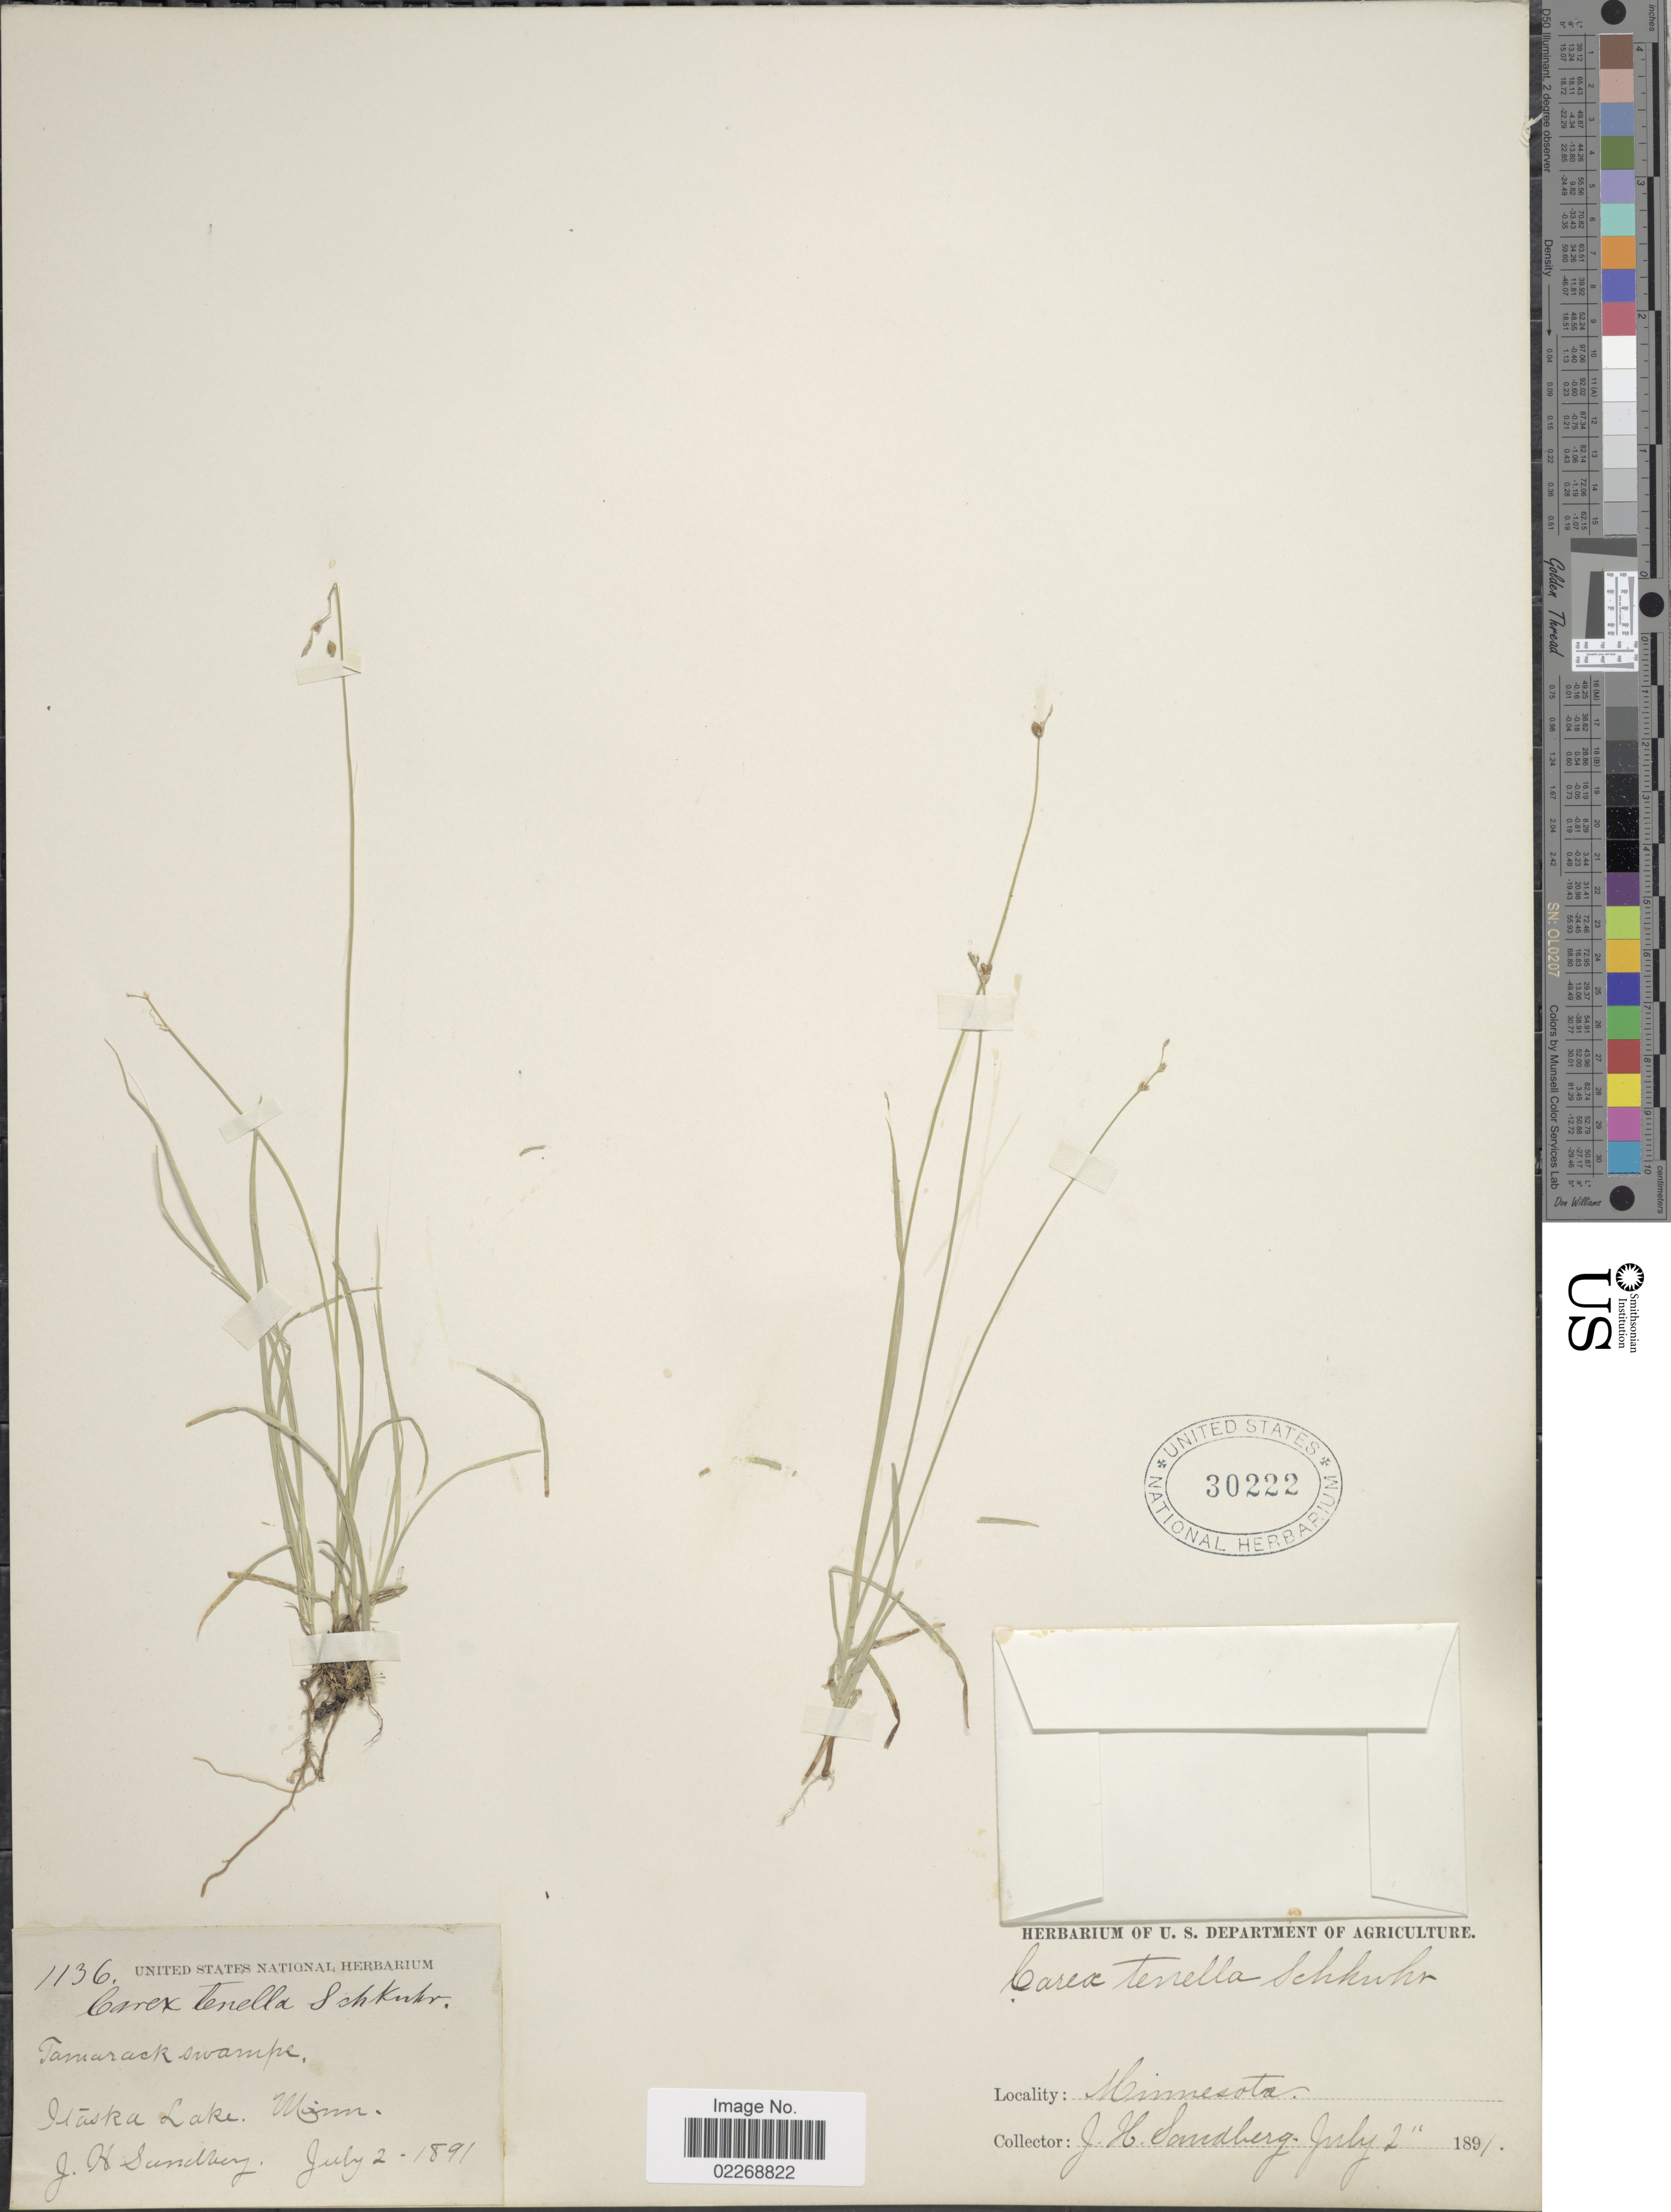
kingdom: Plantae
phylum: Tracheophyta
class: Liliopsida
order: Poales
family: Cyperaceae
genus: Carex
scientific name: Carex disperma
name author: Dewey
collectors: J. H. Sandberg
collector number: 1136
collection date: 1891-07-02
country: United States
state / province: Minnesota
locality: Tamarack swamps. Itaska lake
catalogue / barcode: US 30222